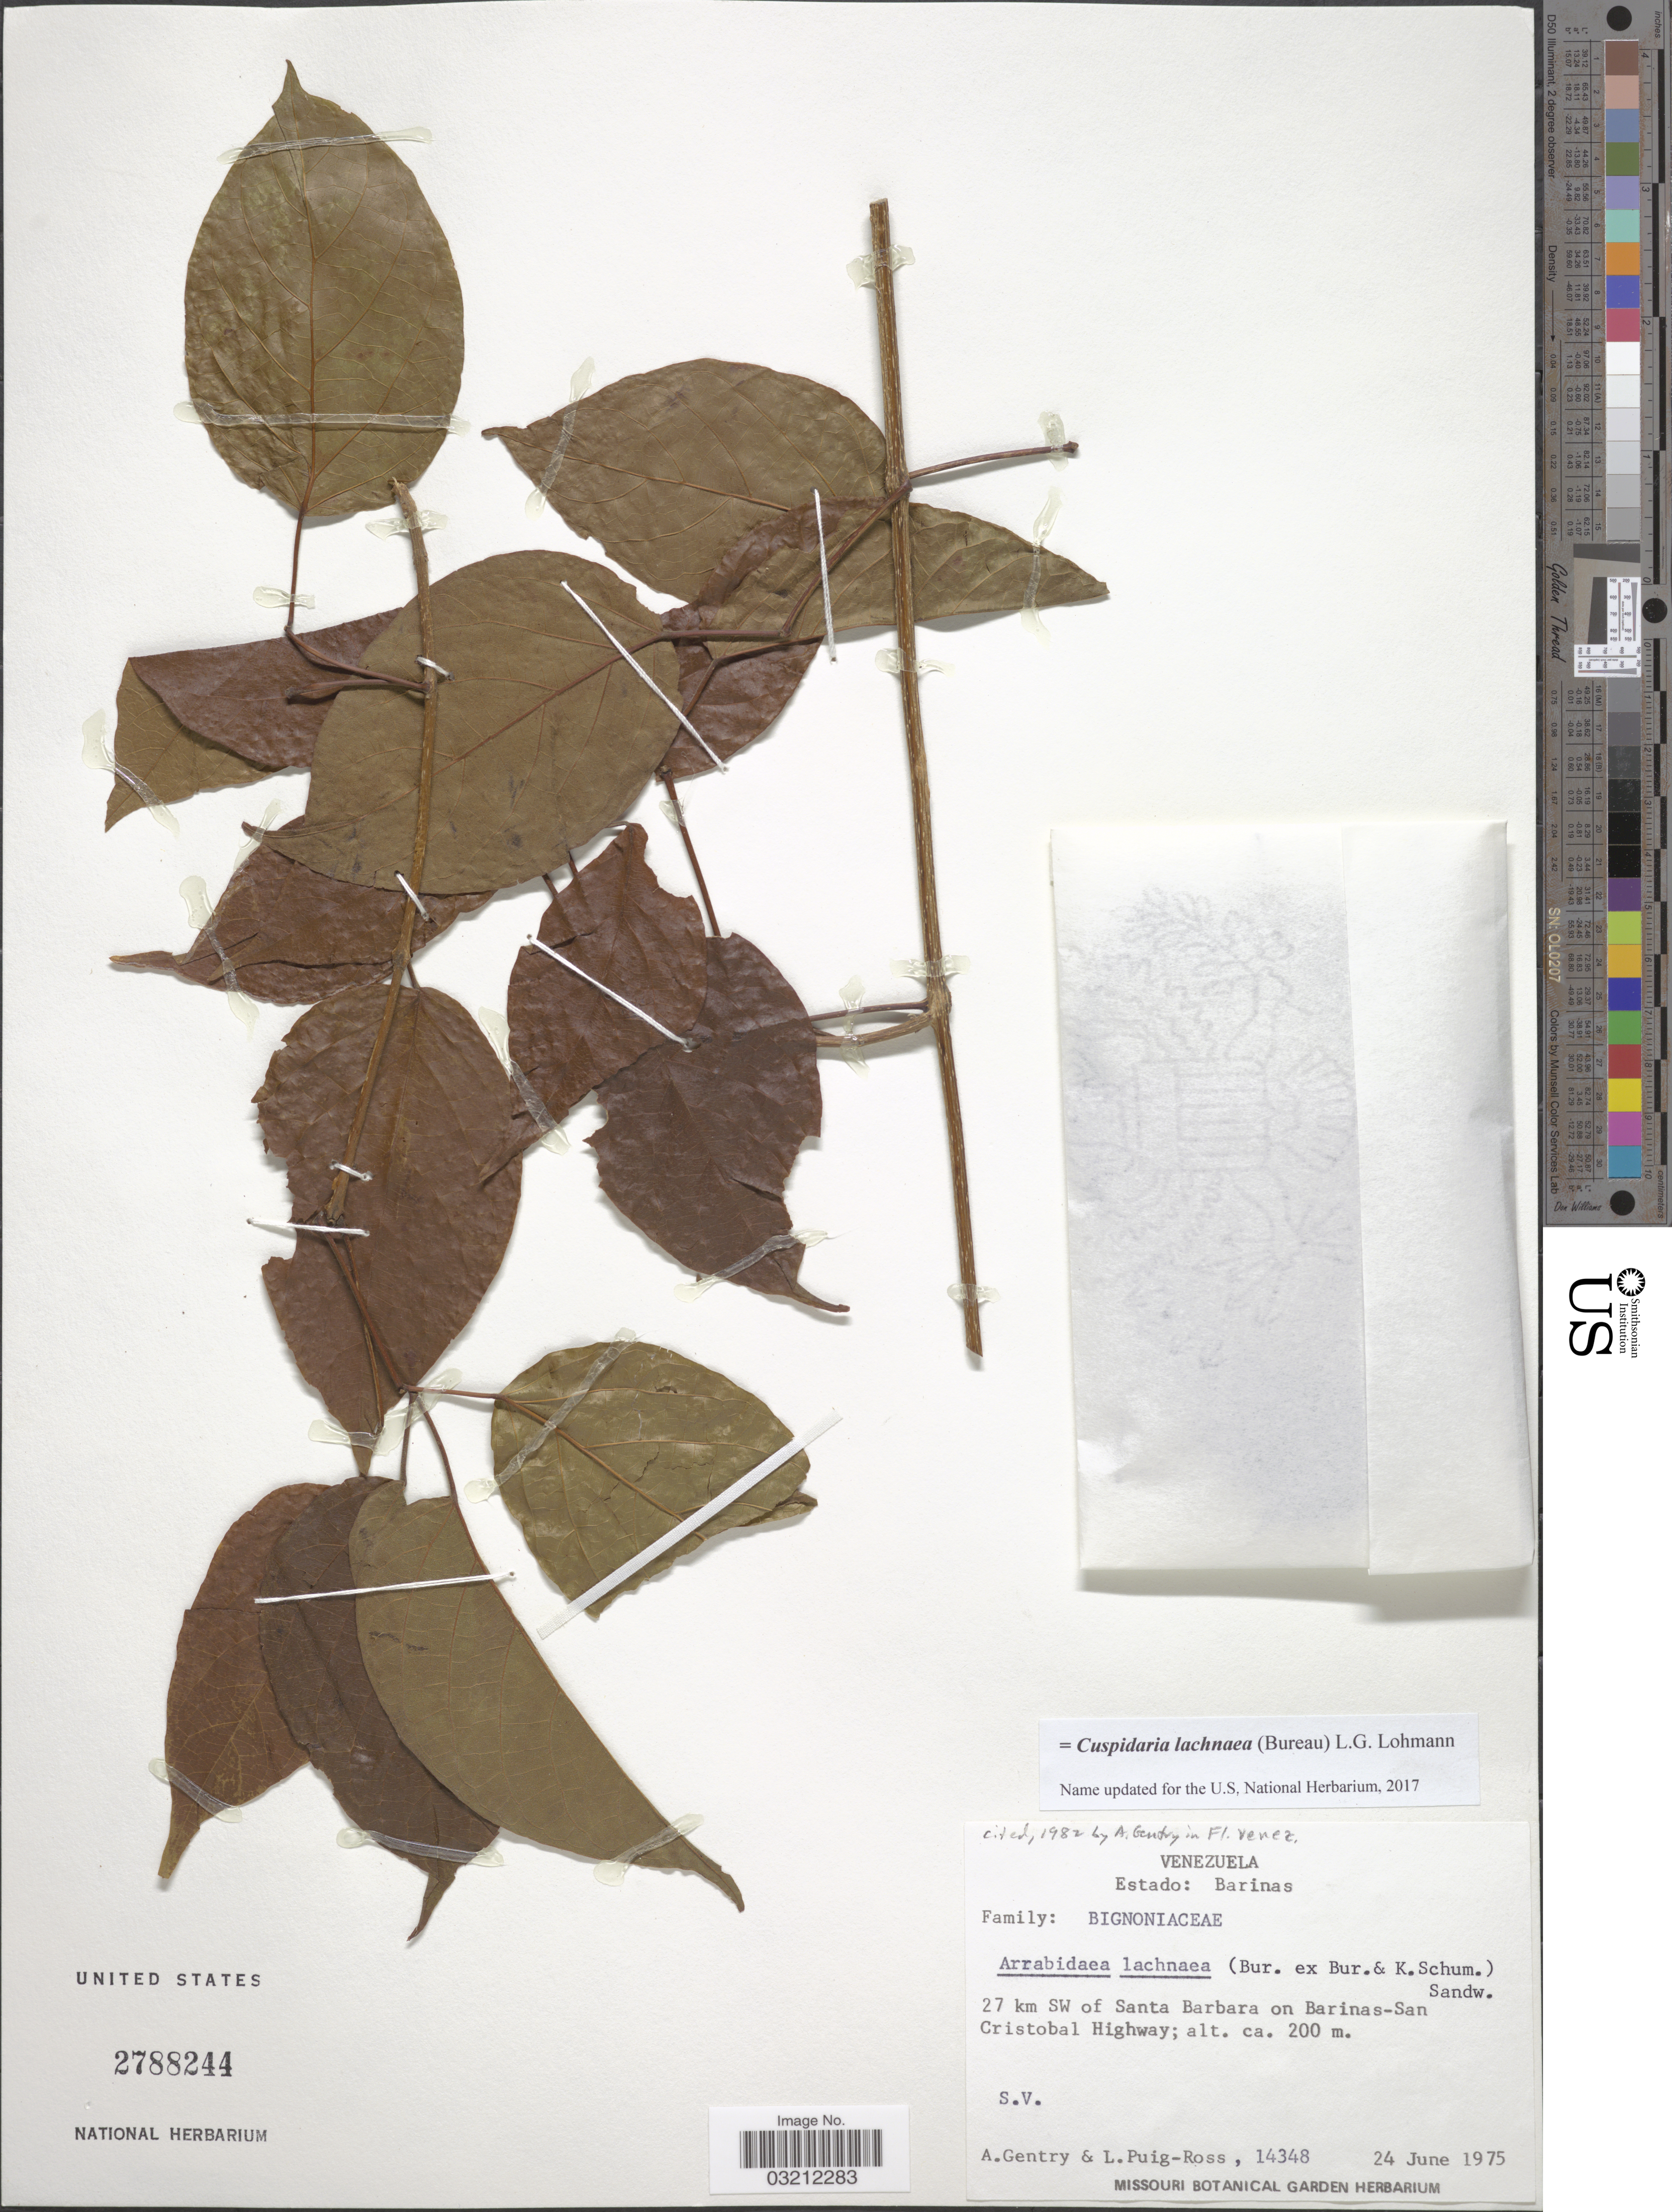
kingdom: Plantae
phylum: Tracheophyta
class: Magnoliopsida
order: Lamiales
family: Bignoniaceae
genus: Cuspidaria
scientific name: Cuspidaria lachnaea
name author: (Bureau) L.G. Lohmann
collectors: A. H. Gentry & L. Puig-Ross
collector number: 14348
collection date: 1975-06-24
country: Venezuela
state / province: Barinas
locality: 27 km SW of Santa Barbara on Barinas-San Cristobal Highway.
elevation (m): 200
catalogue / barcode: US 2788244